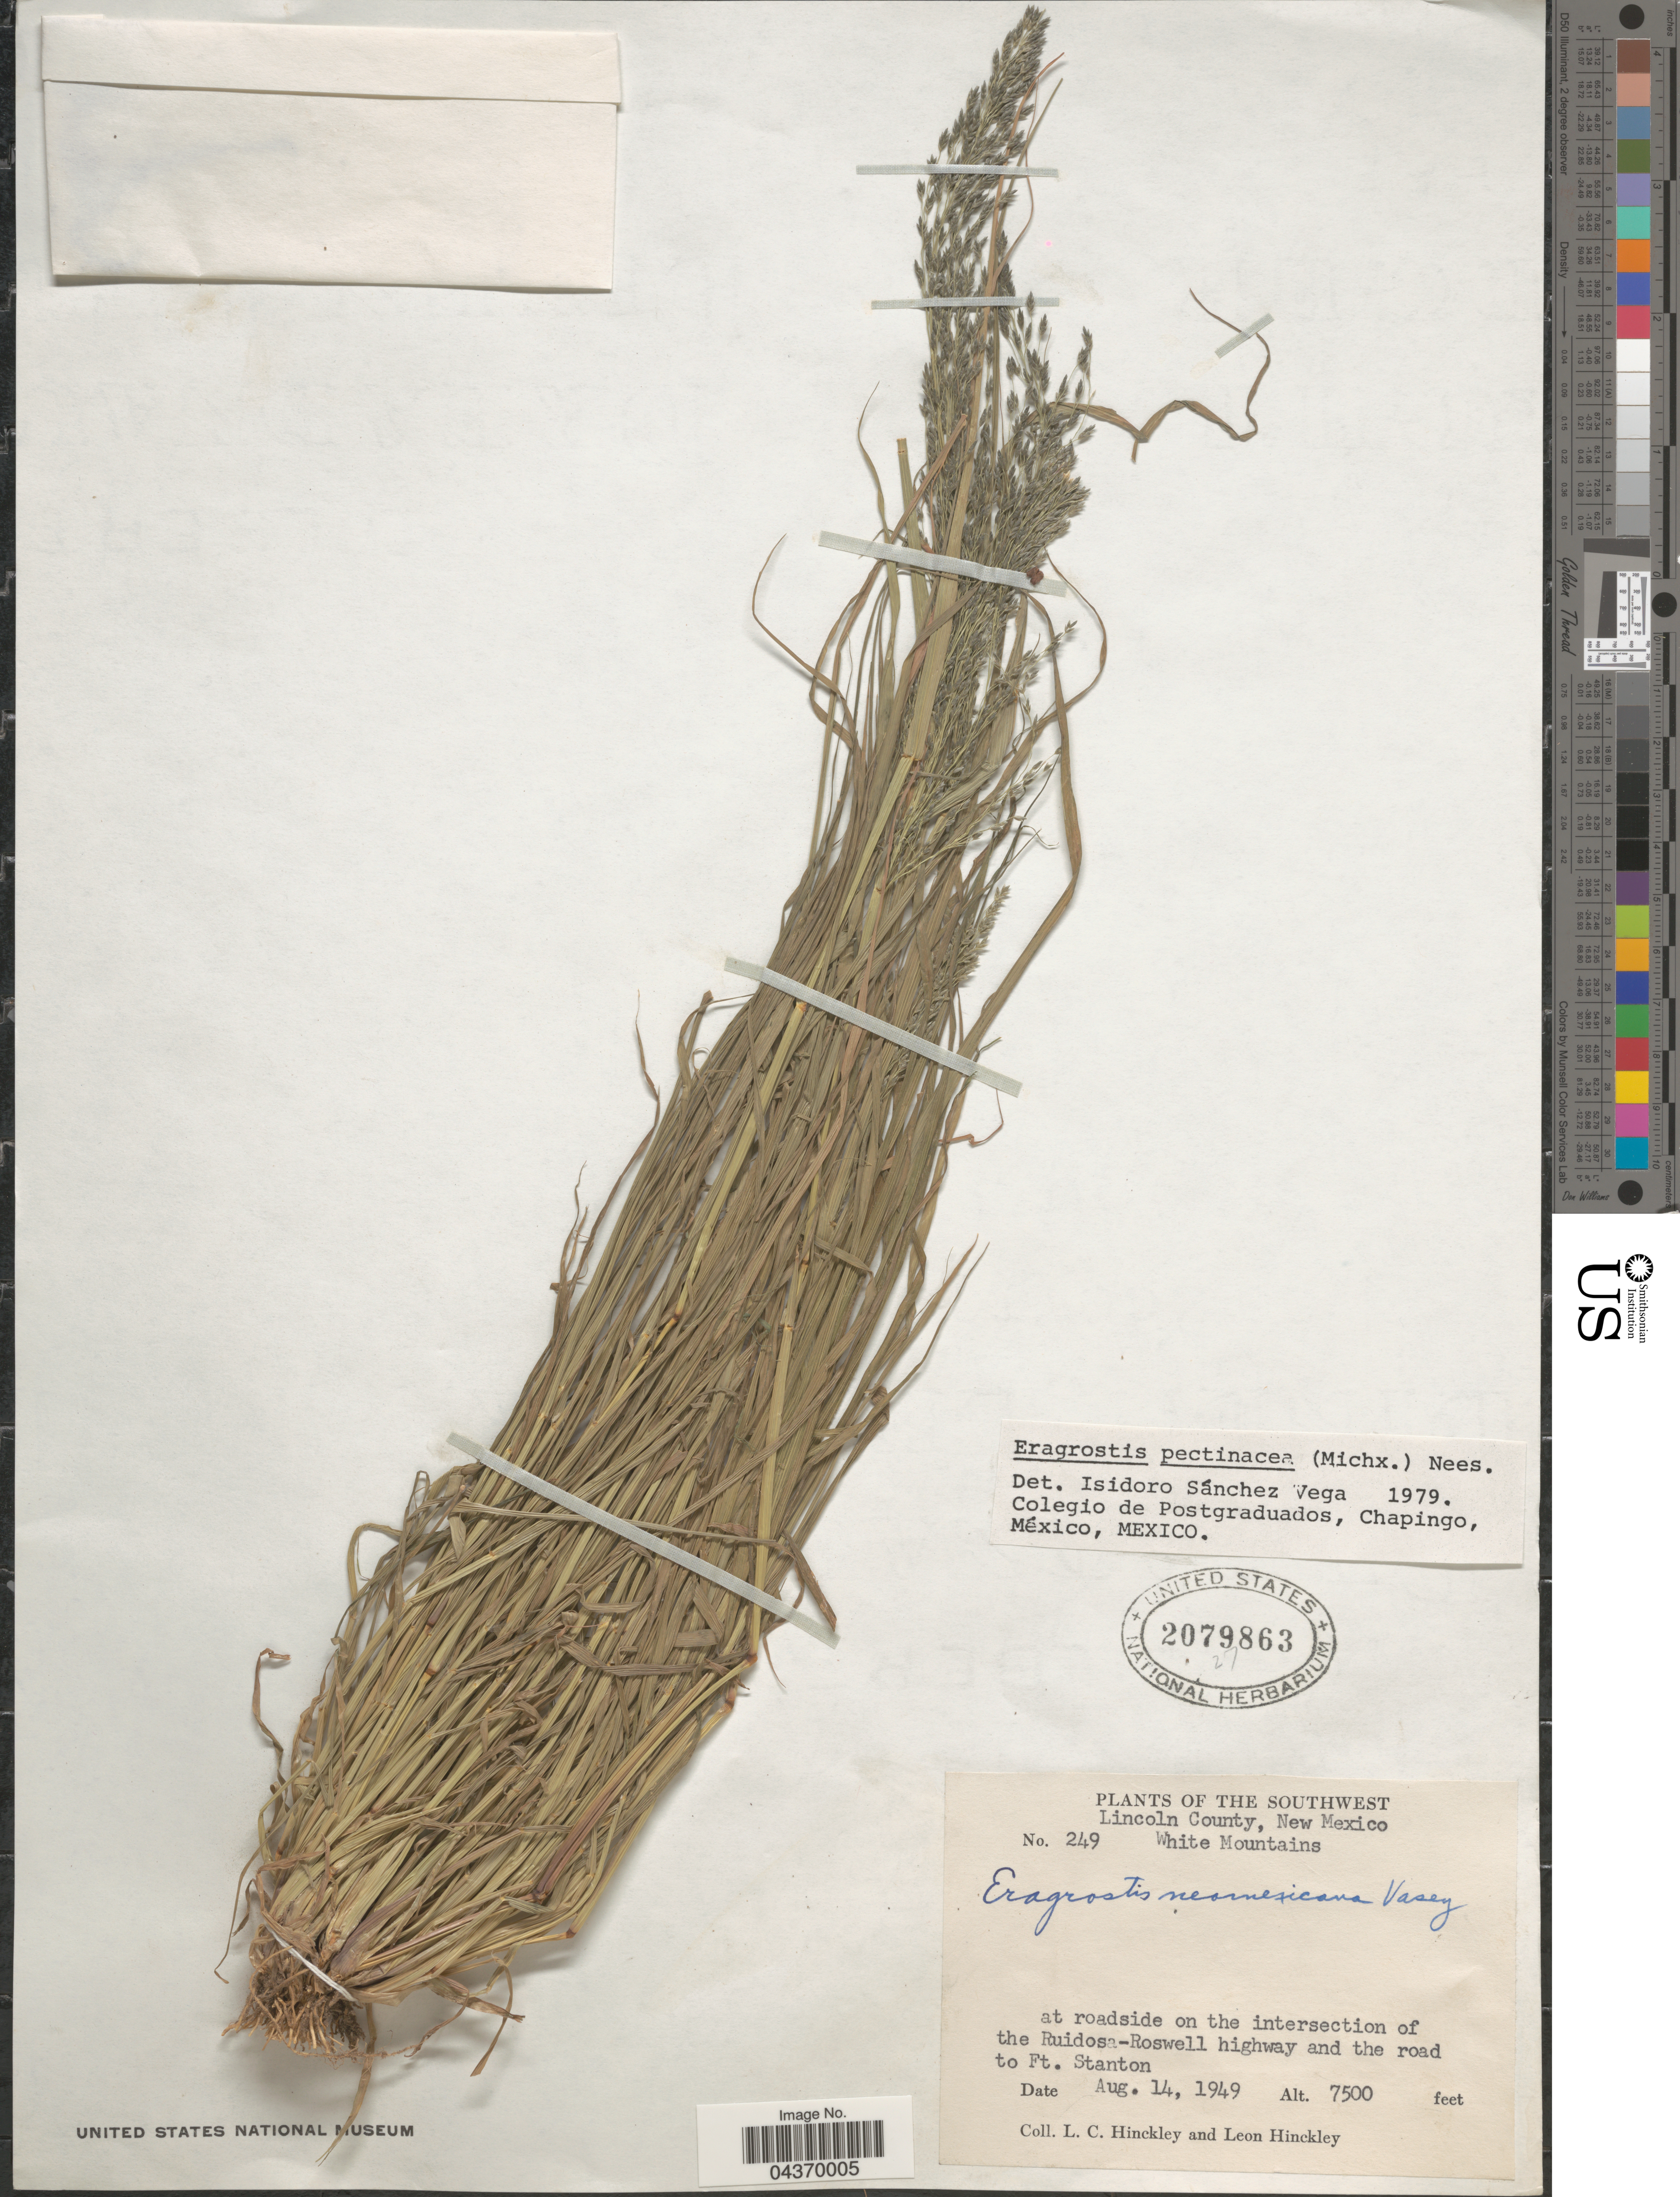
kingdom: Plantae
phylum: Tracheophyta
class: Liliopsida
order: Poales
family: Poaceae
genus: Eragrostis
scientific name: Eragrostis pectinacea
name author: (Michx.) Nees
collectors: L. Hinckley & L. Hinckley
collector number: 249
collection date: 1949-08-14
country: United States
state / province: New Mexico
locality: The Southwest. Lincoln County. White Mountains. At roadside on the intersection of the Ruidosa-Roswell highway and the road to Ft. Stanton.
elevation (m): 2286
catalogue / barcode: US 2079863